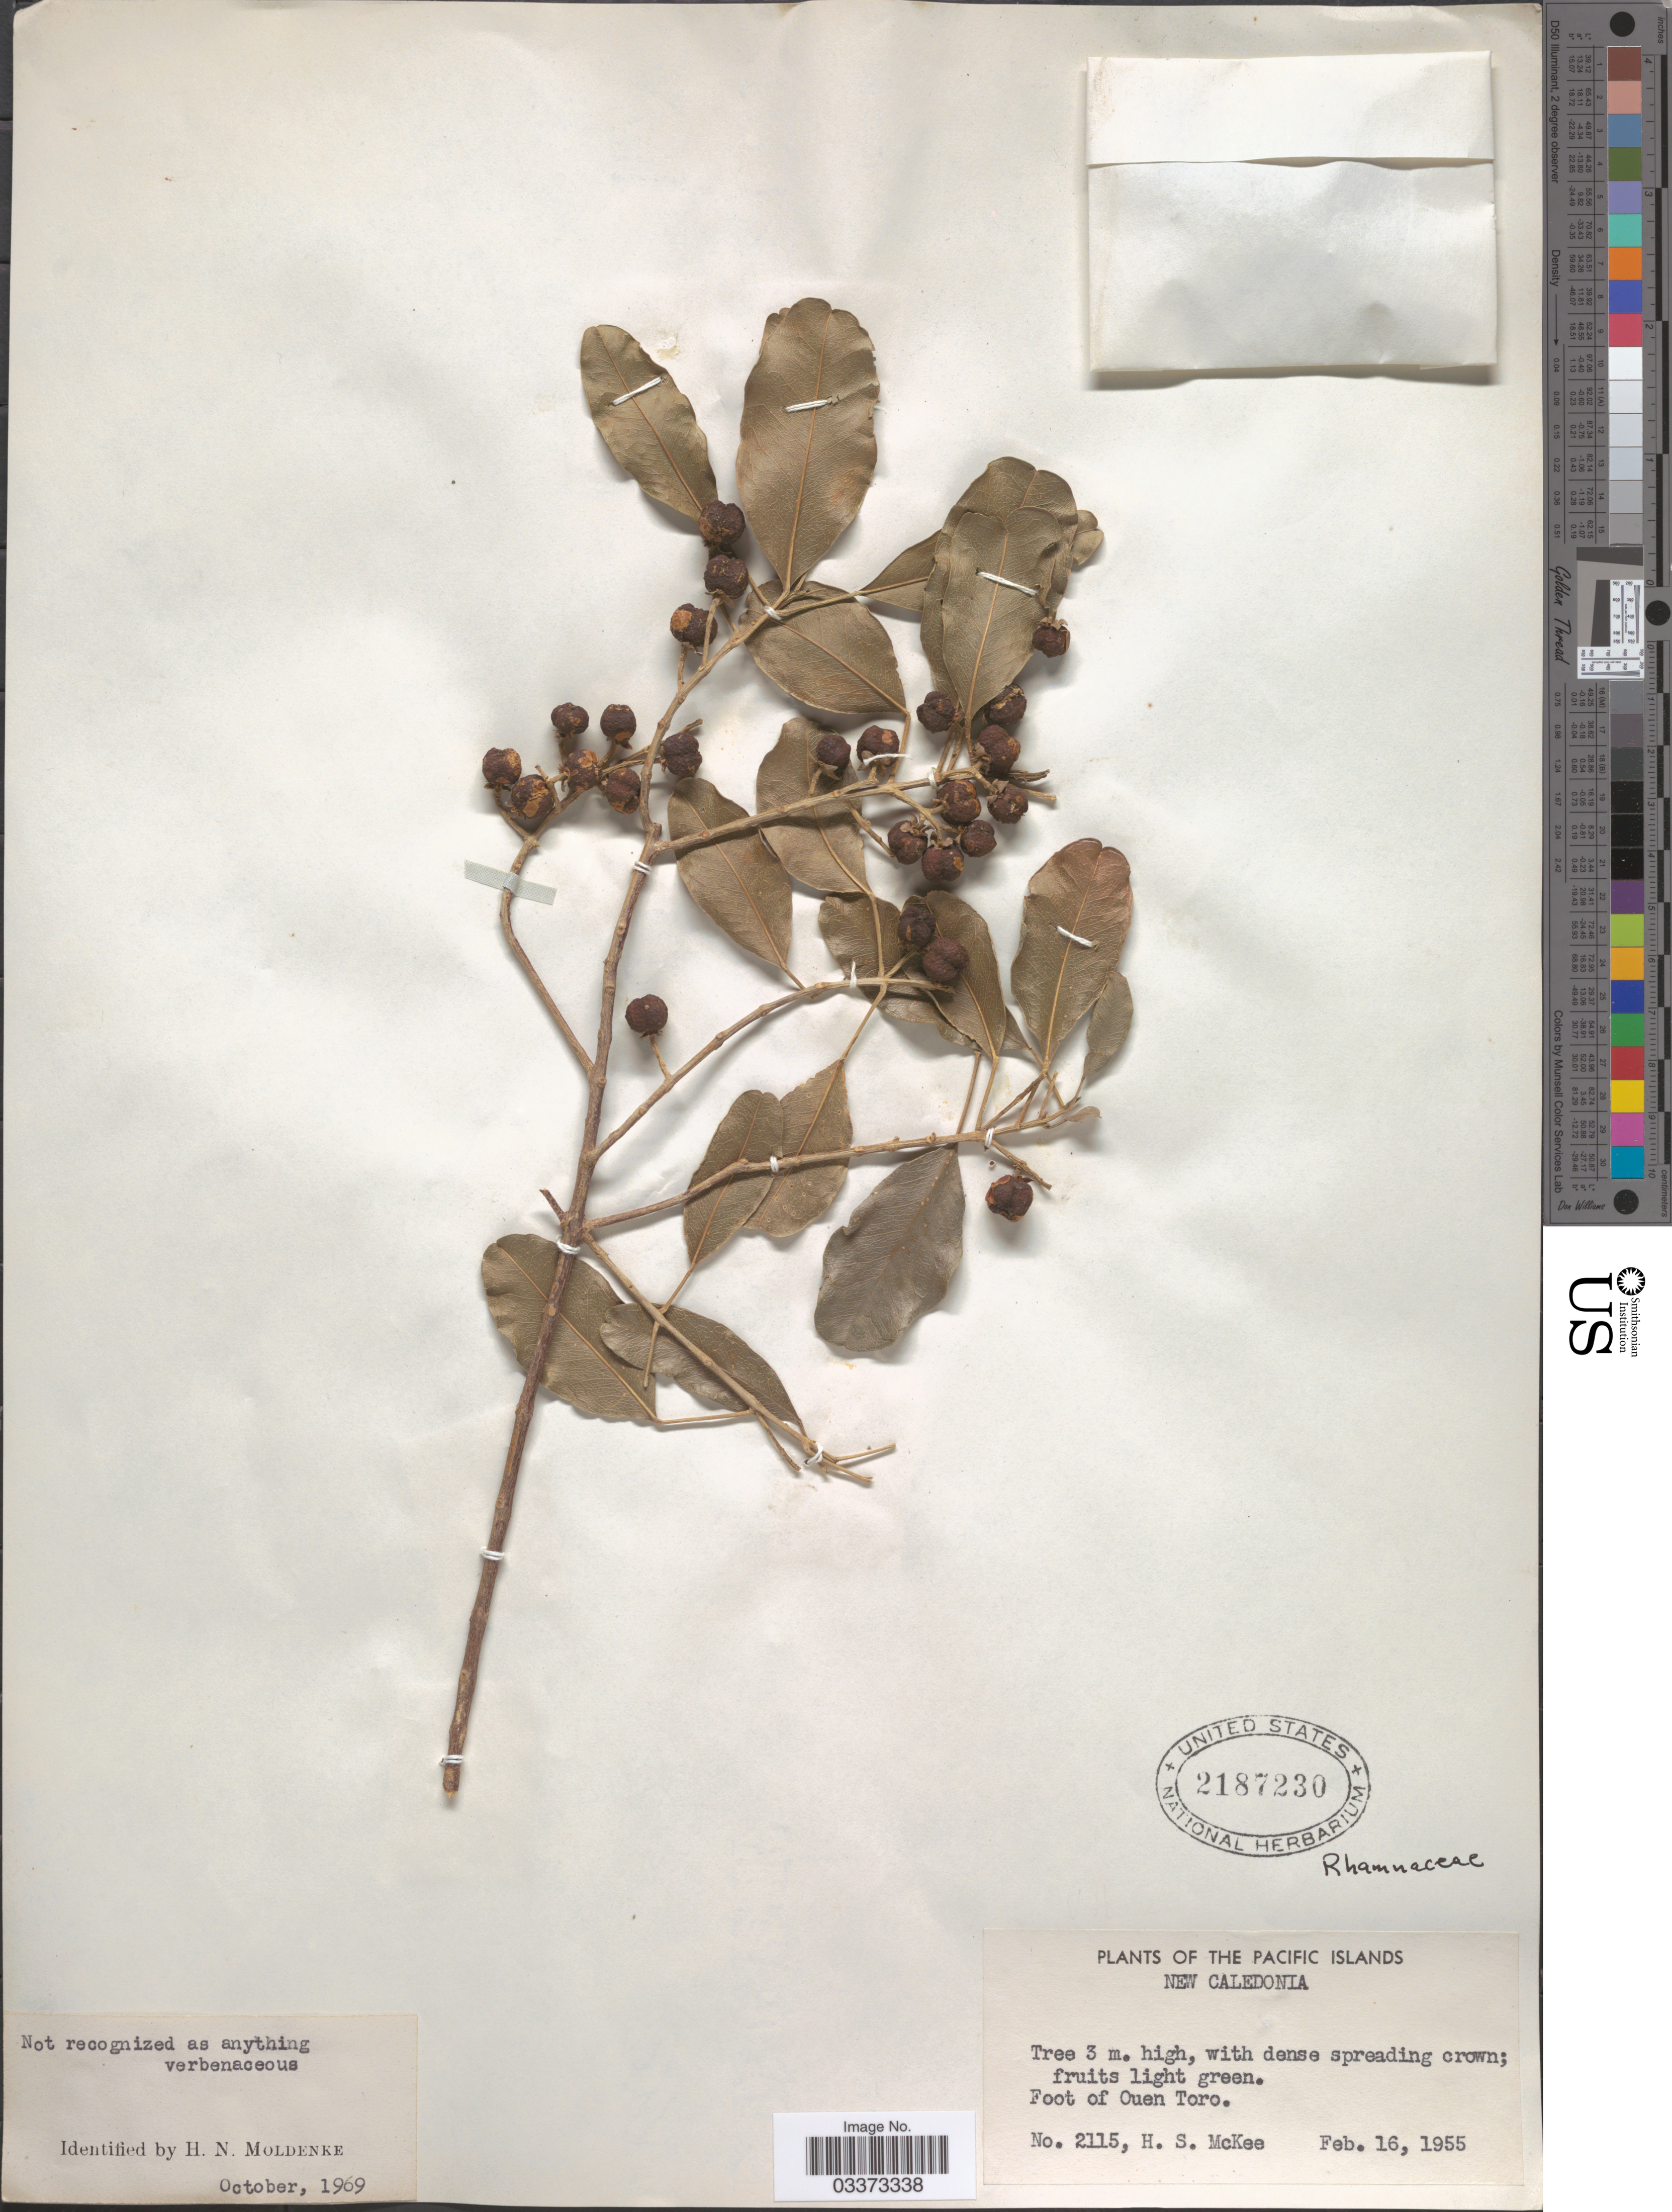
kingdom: Plantae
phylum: Tracheophyta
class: Magnoliopsida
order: Rosales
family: Rhamnaceae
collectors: H. S. McKee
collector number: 2115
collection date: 1955-02-16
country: New Caledonia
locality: The Pacific Islands. Foot of Ouen Toro.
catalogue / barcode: US 2187230